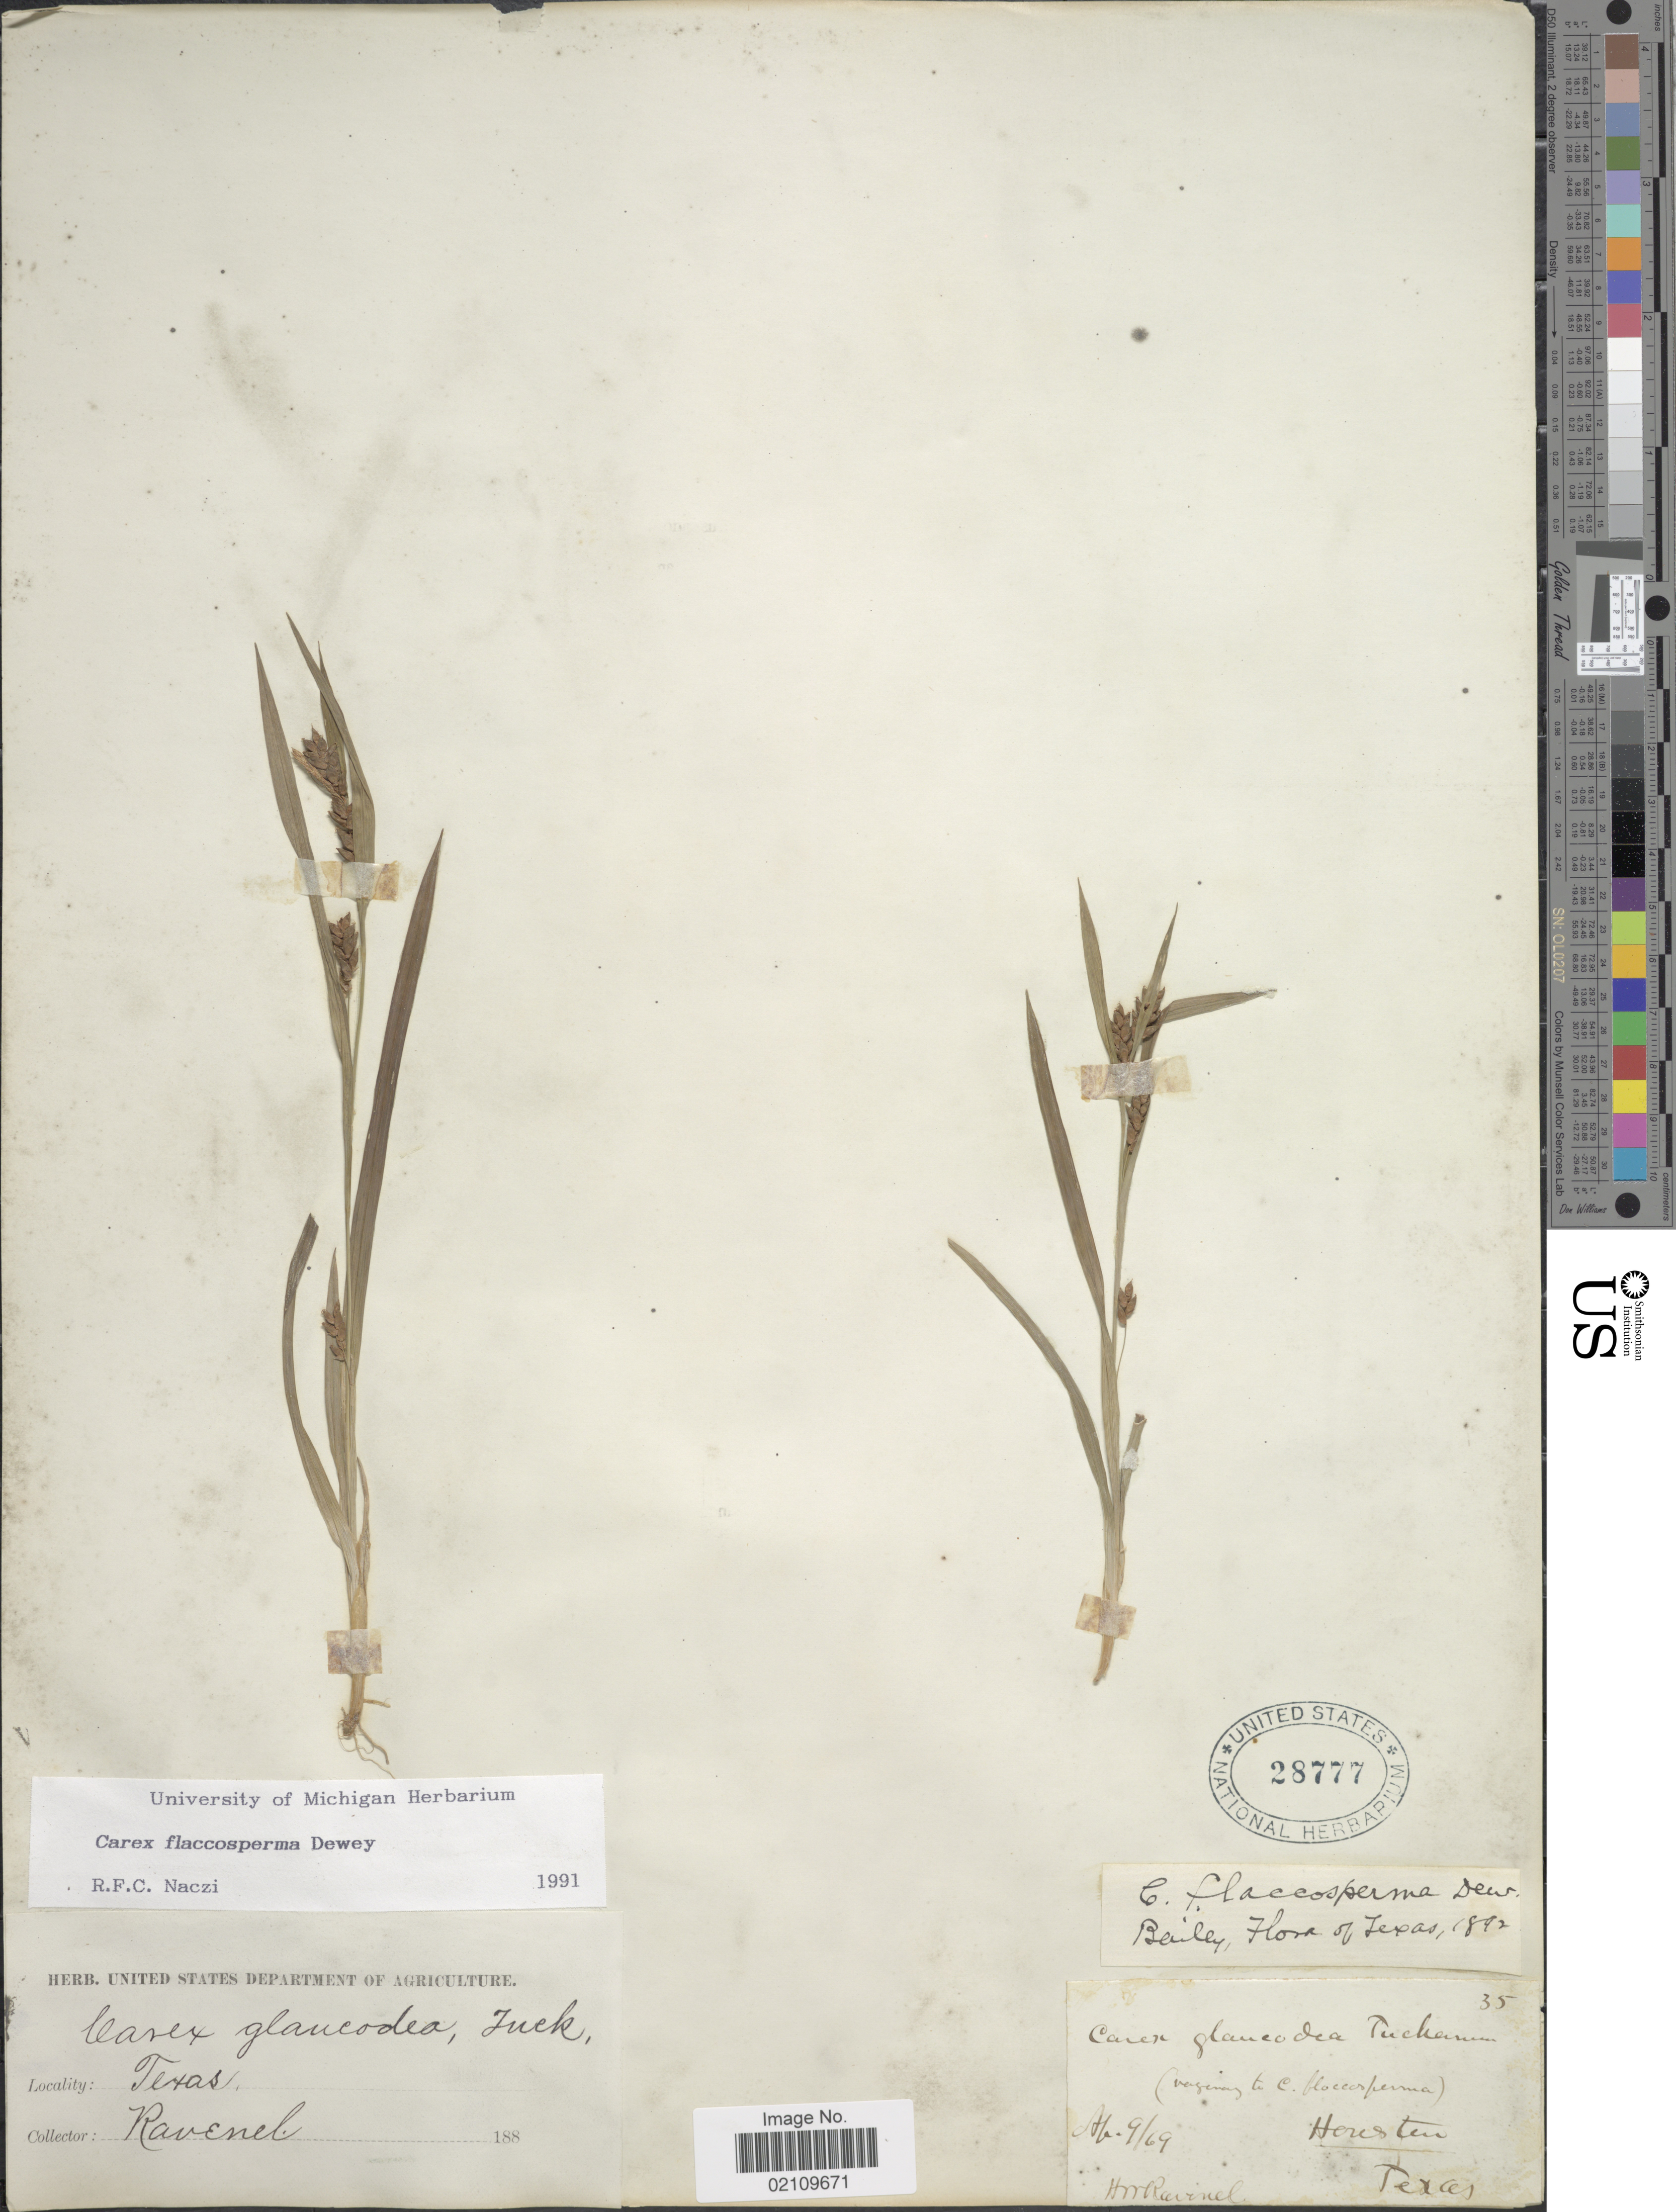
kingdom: Plantae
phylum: Tracheophyta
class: Liliopsida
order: Poales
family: Cyperaceae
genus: Carex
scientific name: Carex flaccosperma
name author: Dewey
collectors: H. Ravenel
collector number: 35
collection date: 1869-09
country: United States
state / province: Texas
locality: Houston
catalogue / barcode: US 28777